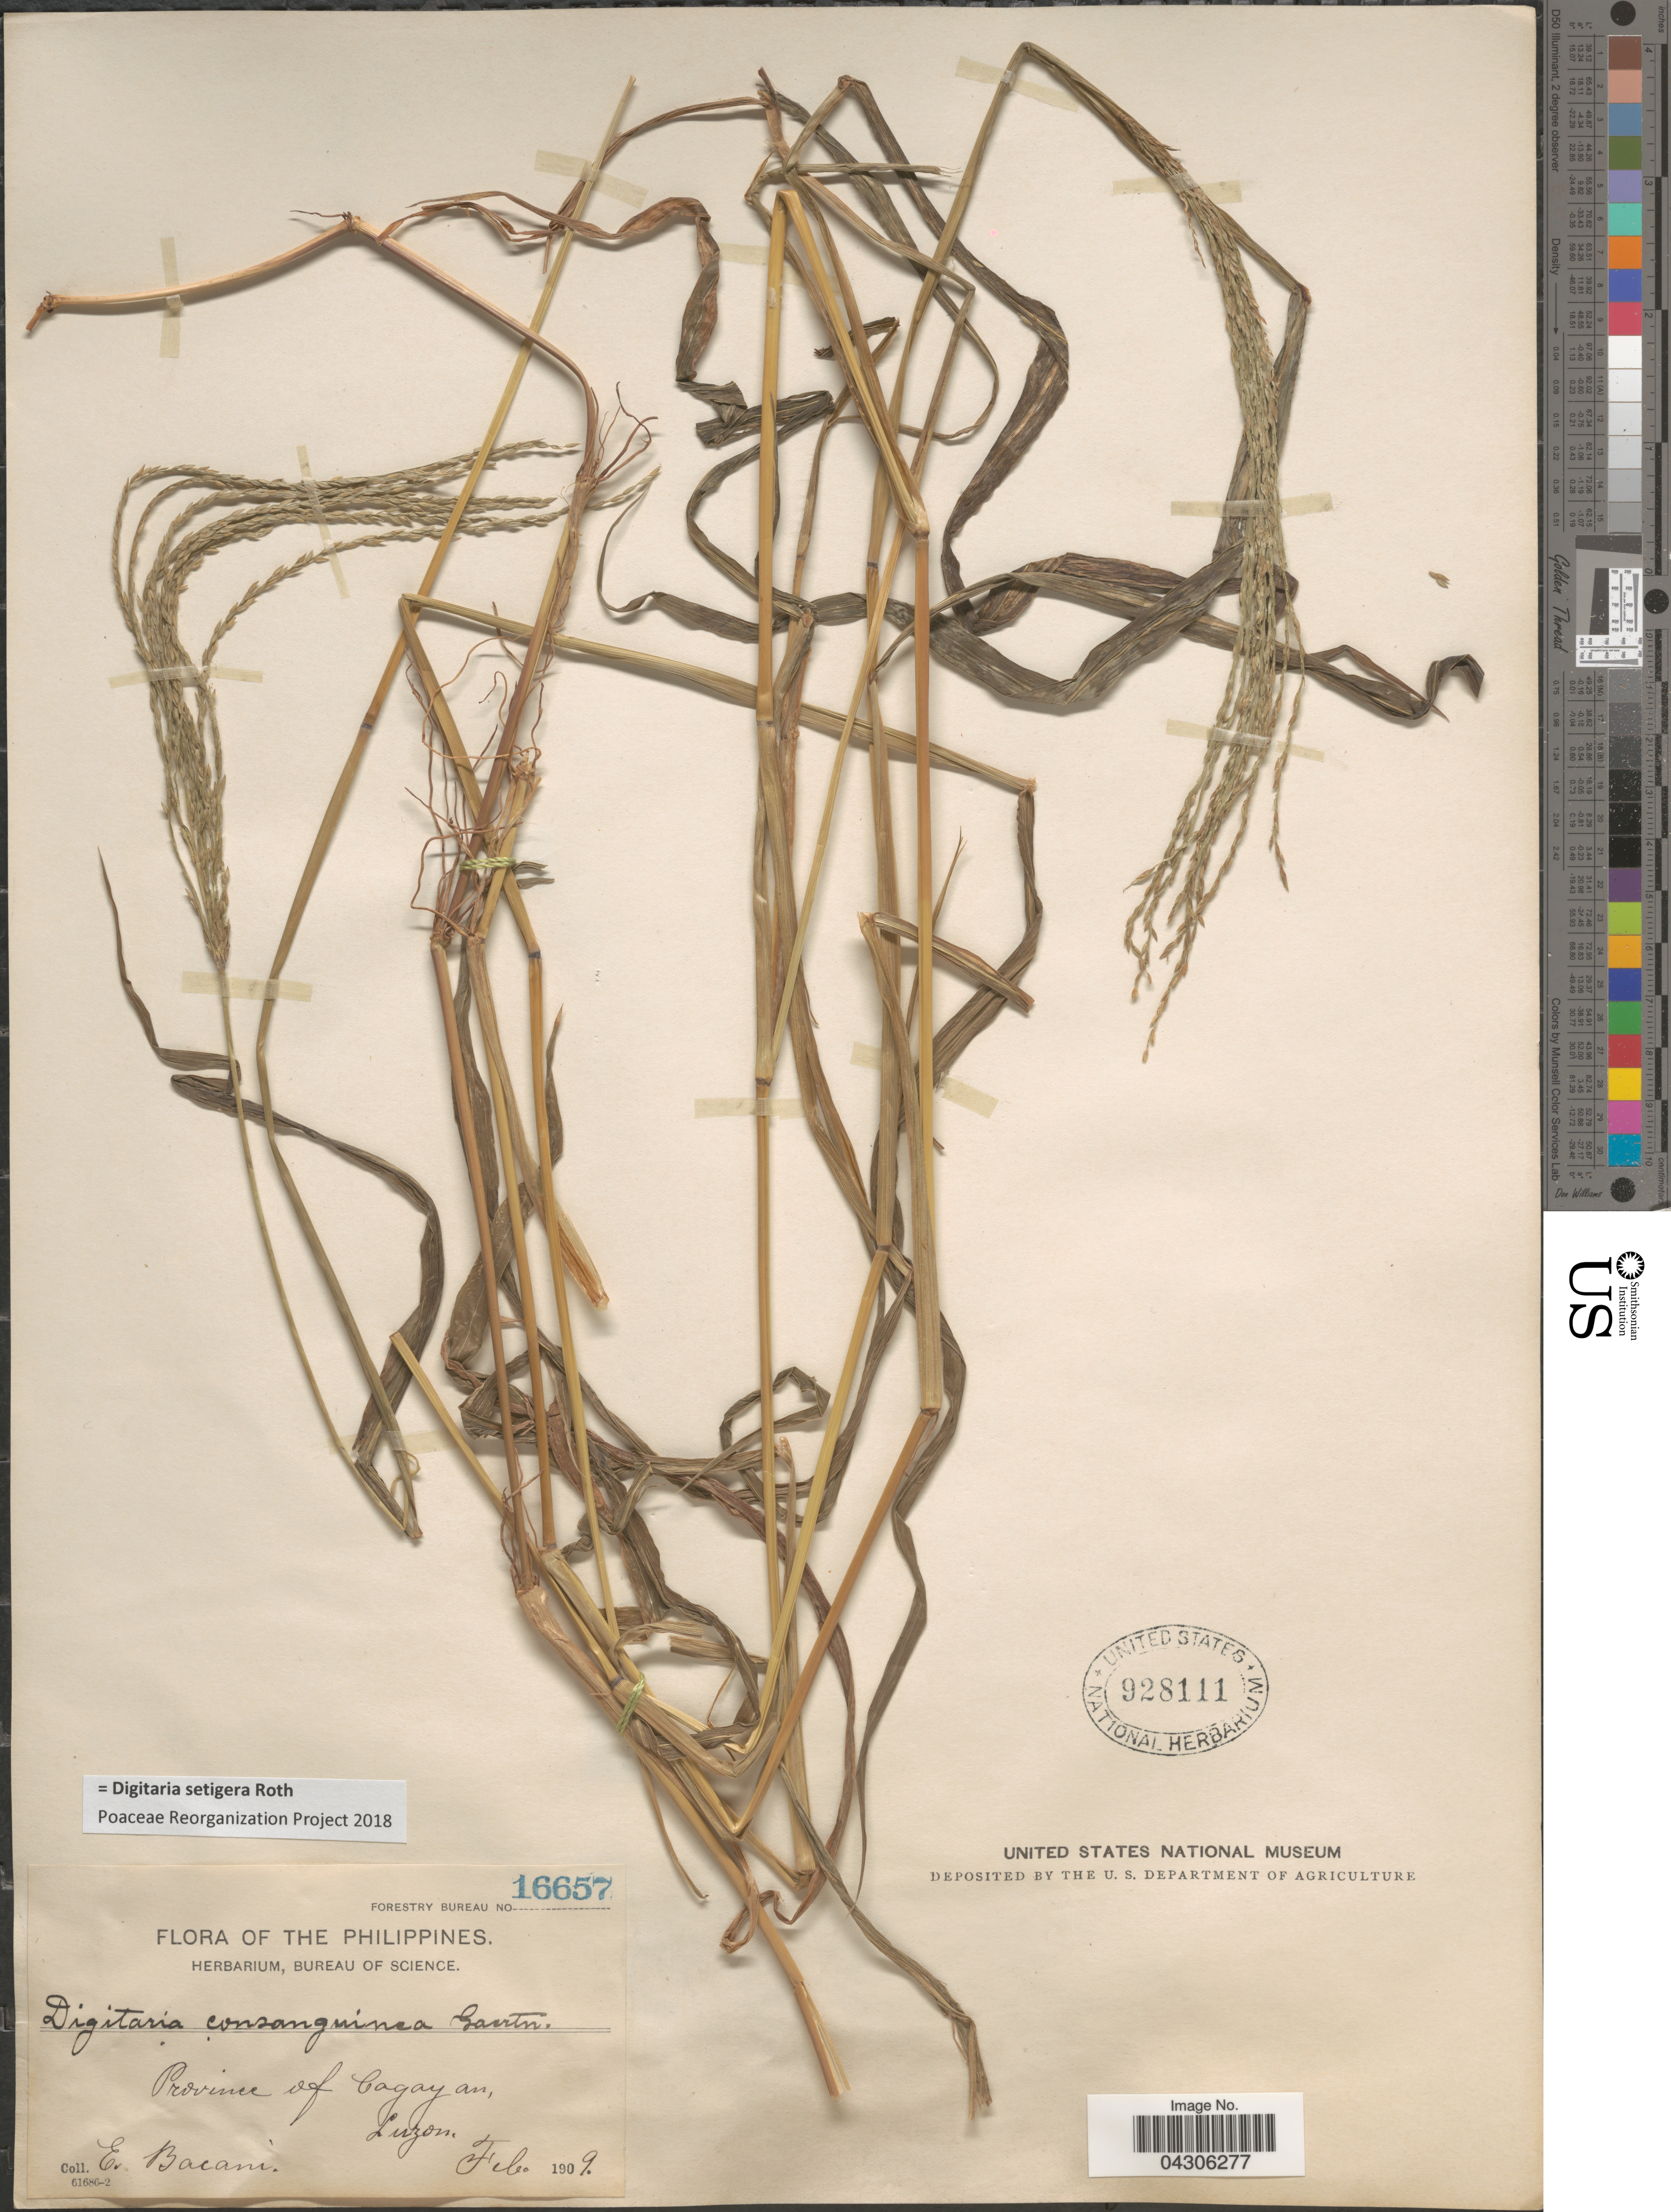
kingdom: Plantae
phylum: Tracheophyta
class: Liliopsida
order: Poales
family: Poaceae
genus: Digitaria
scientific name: Digitaria setigera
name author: Roth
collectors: E. Bacani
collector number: Forestry Bureau 16657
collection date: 1909-02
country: Philippines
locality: Province of Cagayan. Luzon.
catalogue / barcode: US 928111